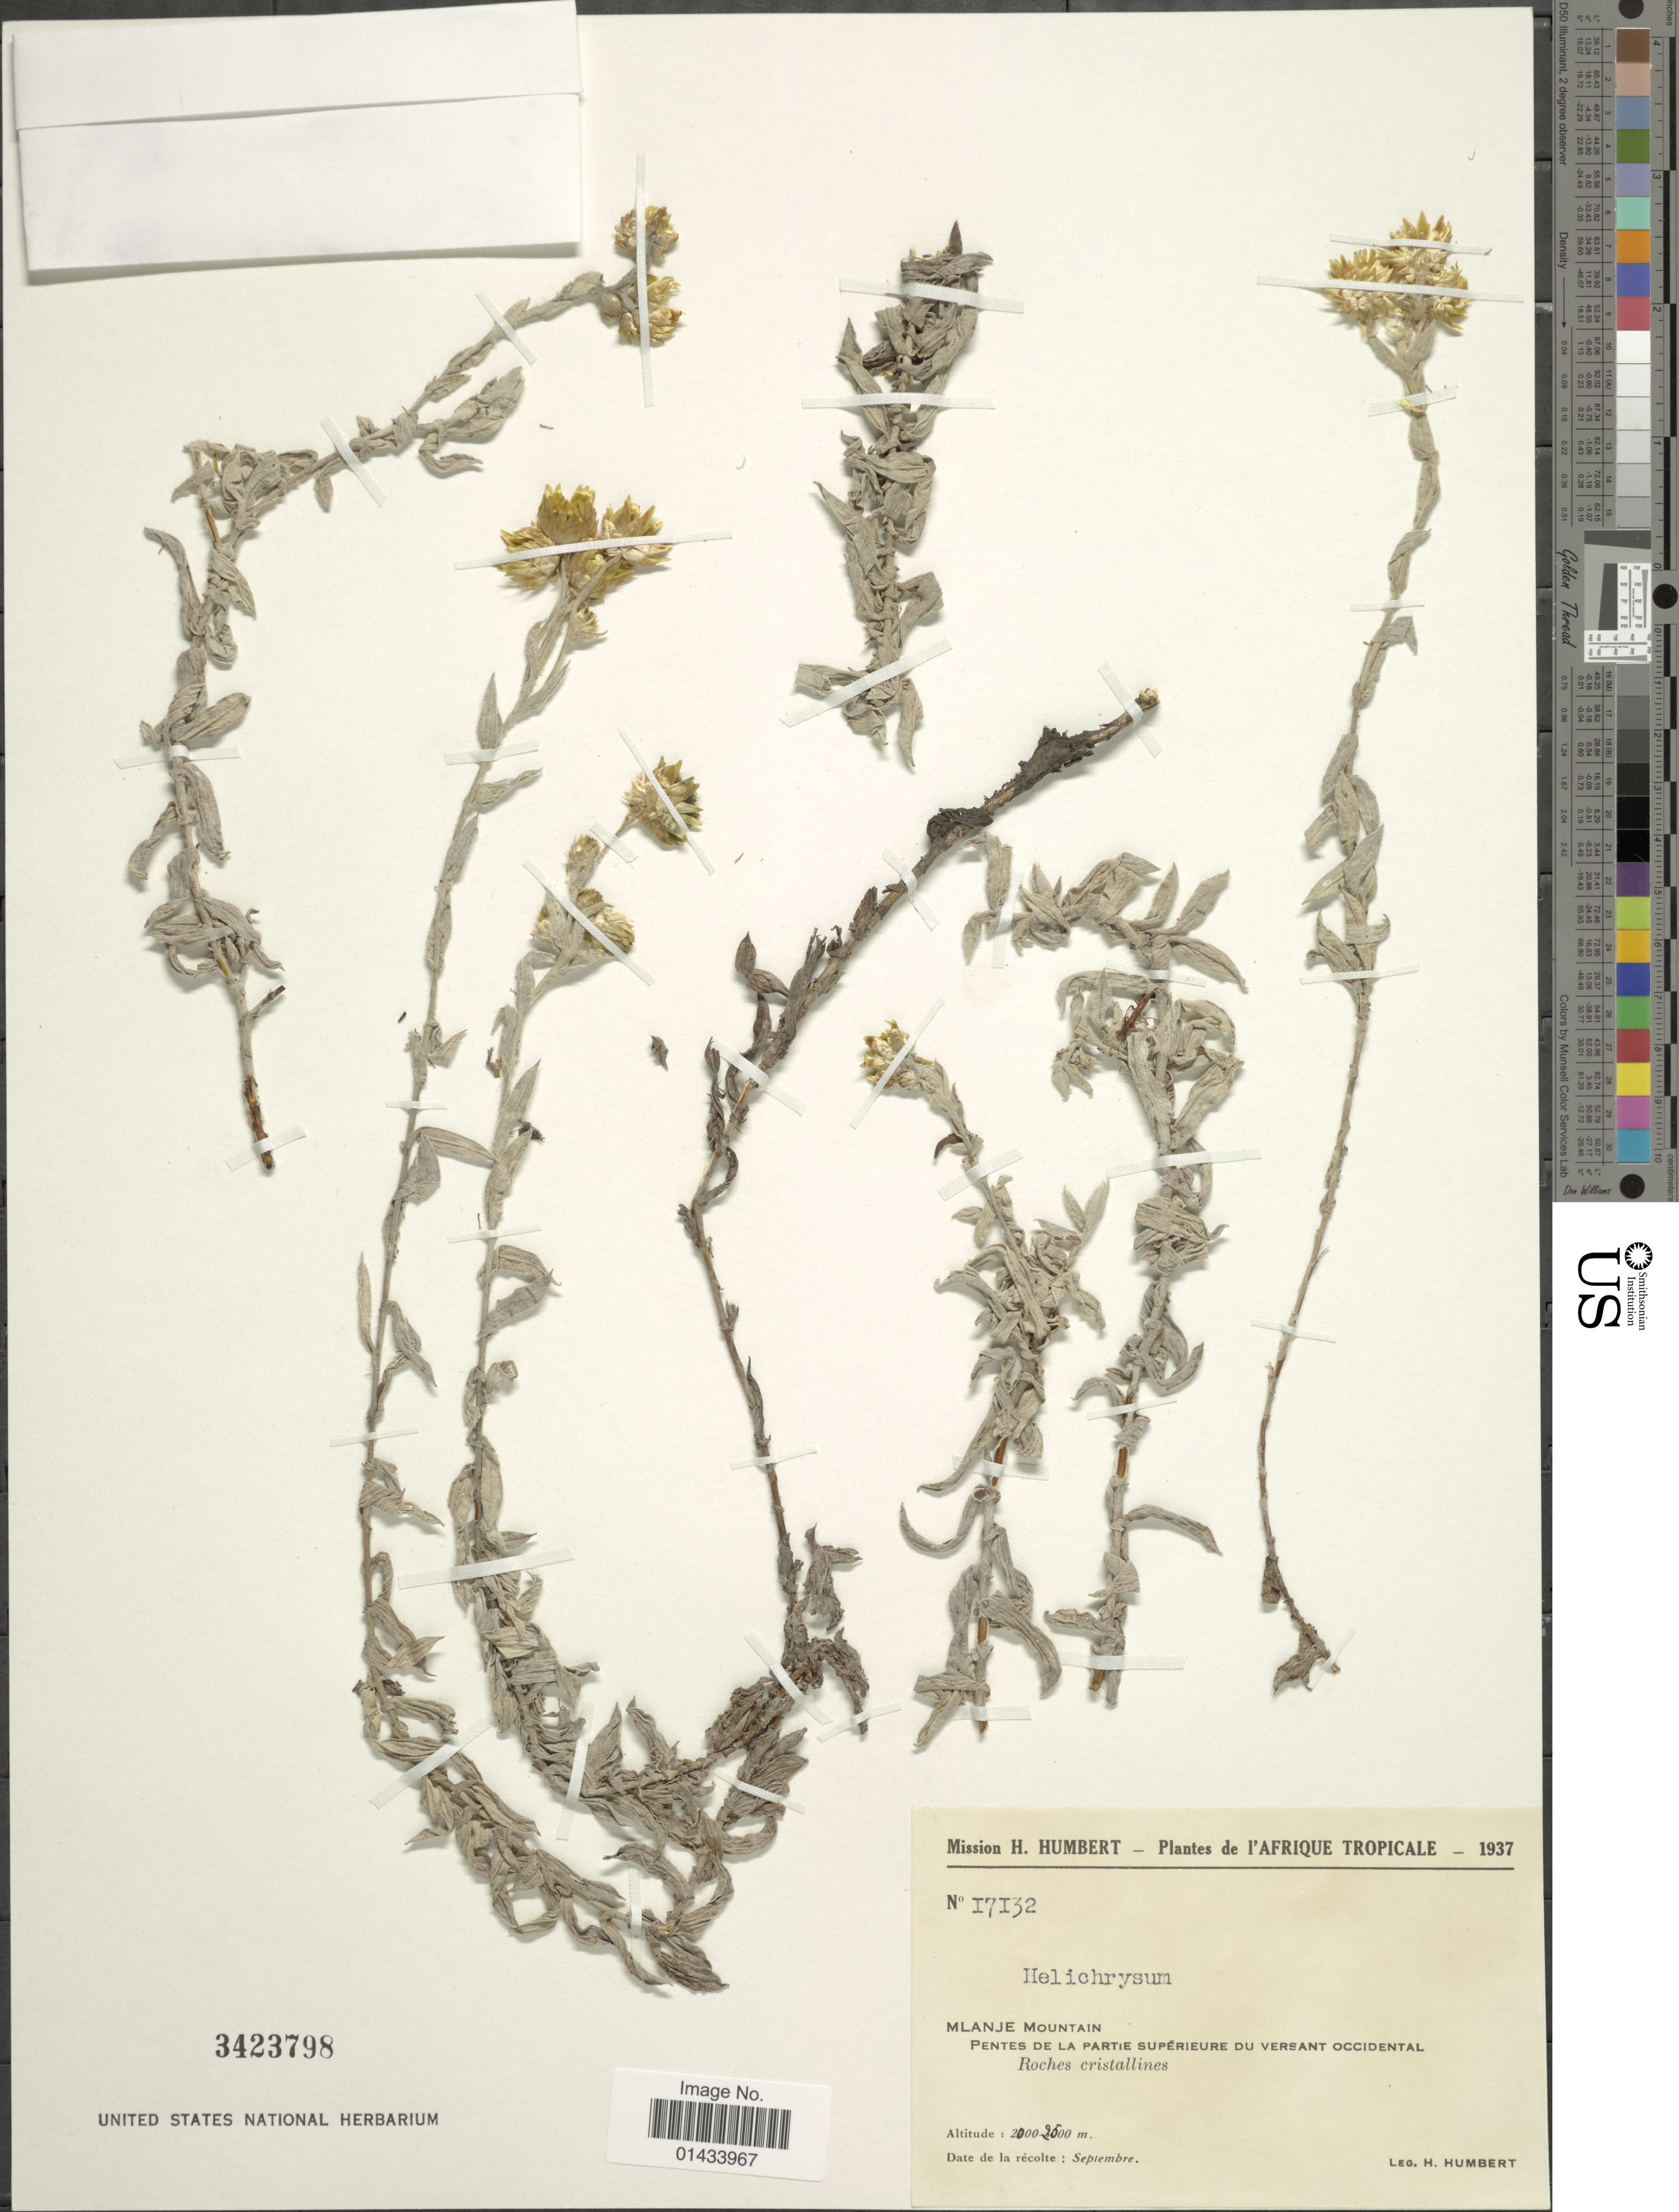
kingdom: Plantae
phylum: Tracheophyta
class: Magnoliopsida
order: Asterales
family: Asteraceae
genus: Helichrysum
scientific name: Helichrysum sp.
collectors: H. Humbert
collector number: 17132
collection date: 1937-09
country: Malawi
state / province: Southern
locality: L'Afrique Tropicale, Mlanje Mountain, Pentes de la Partie Supéreieure du Versant Occidenal, Roches cristallines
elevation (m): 2000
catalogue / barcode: US 3423798